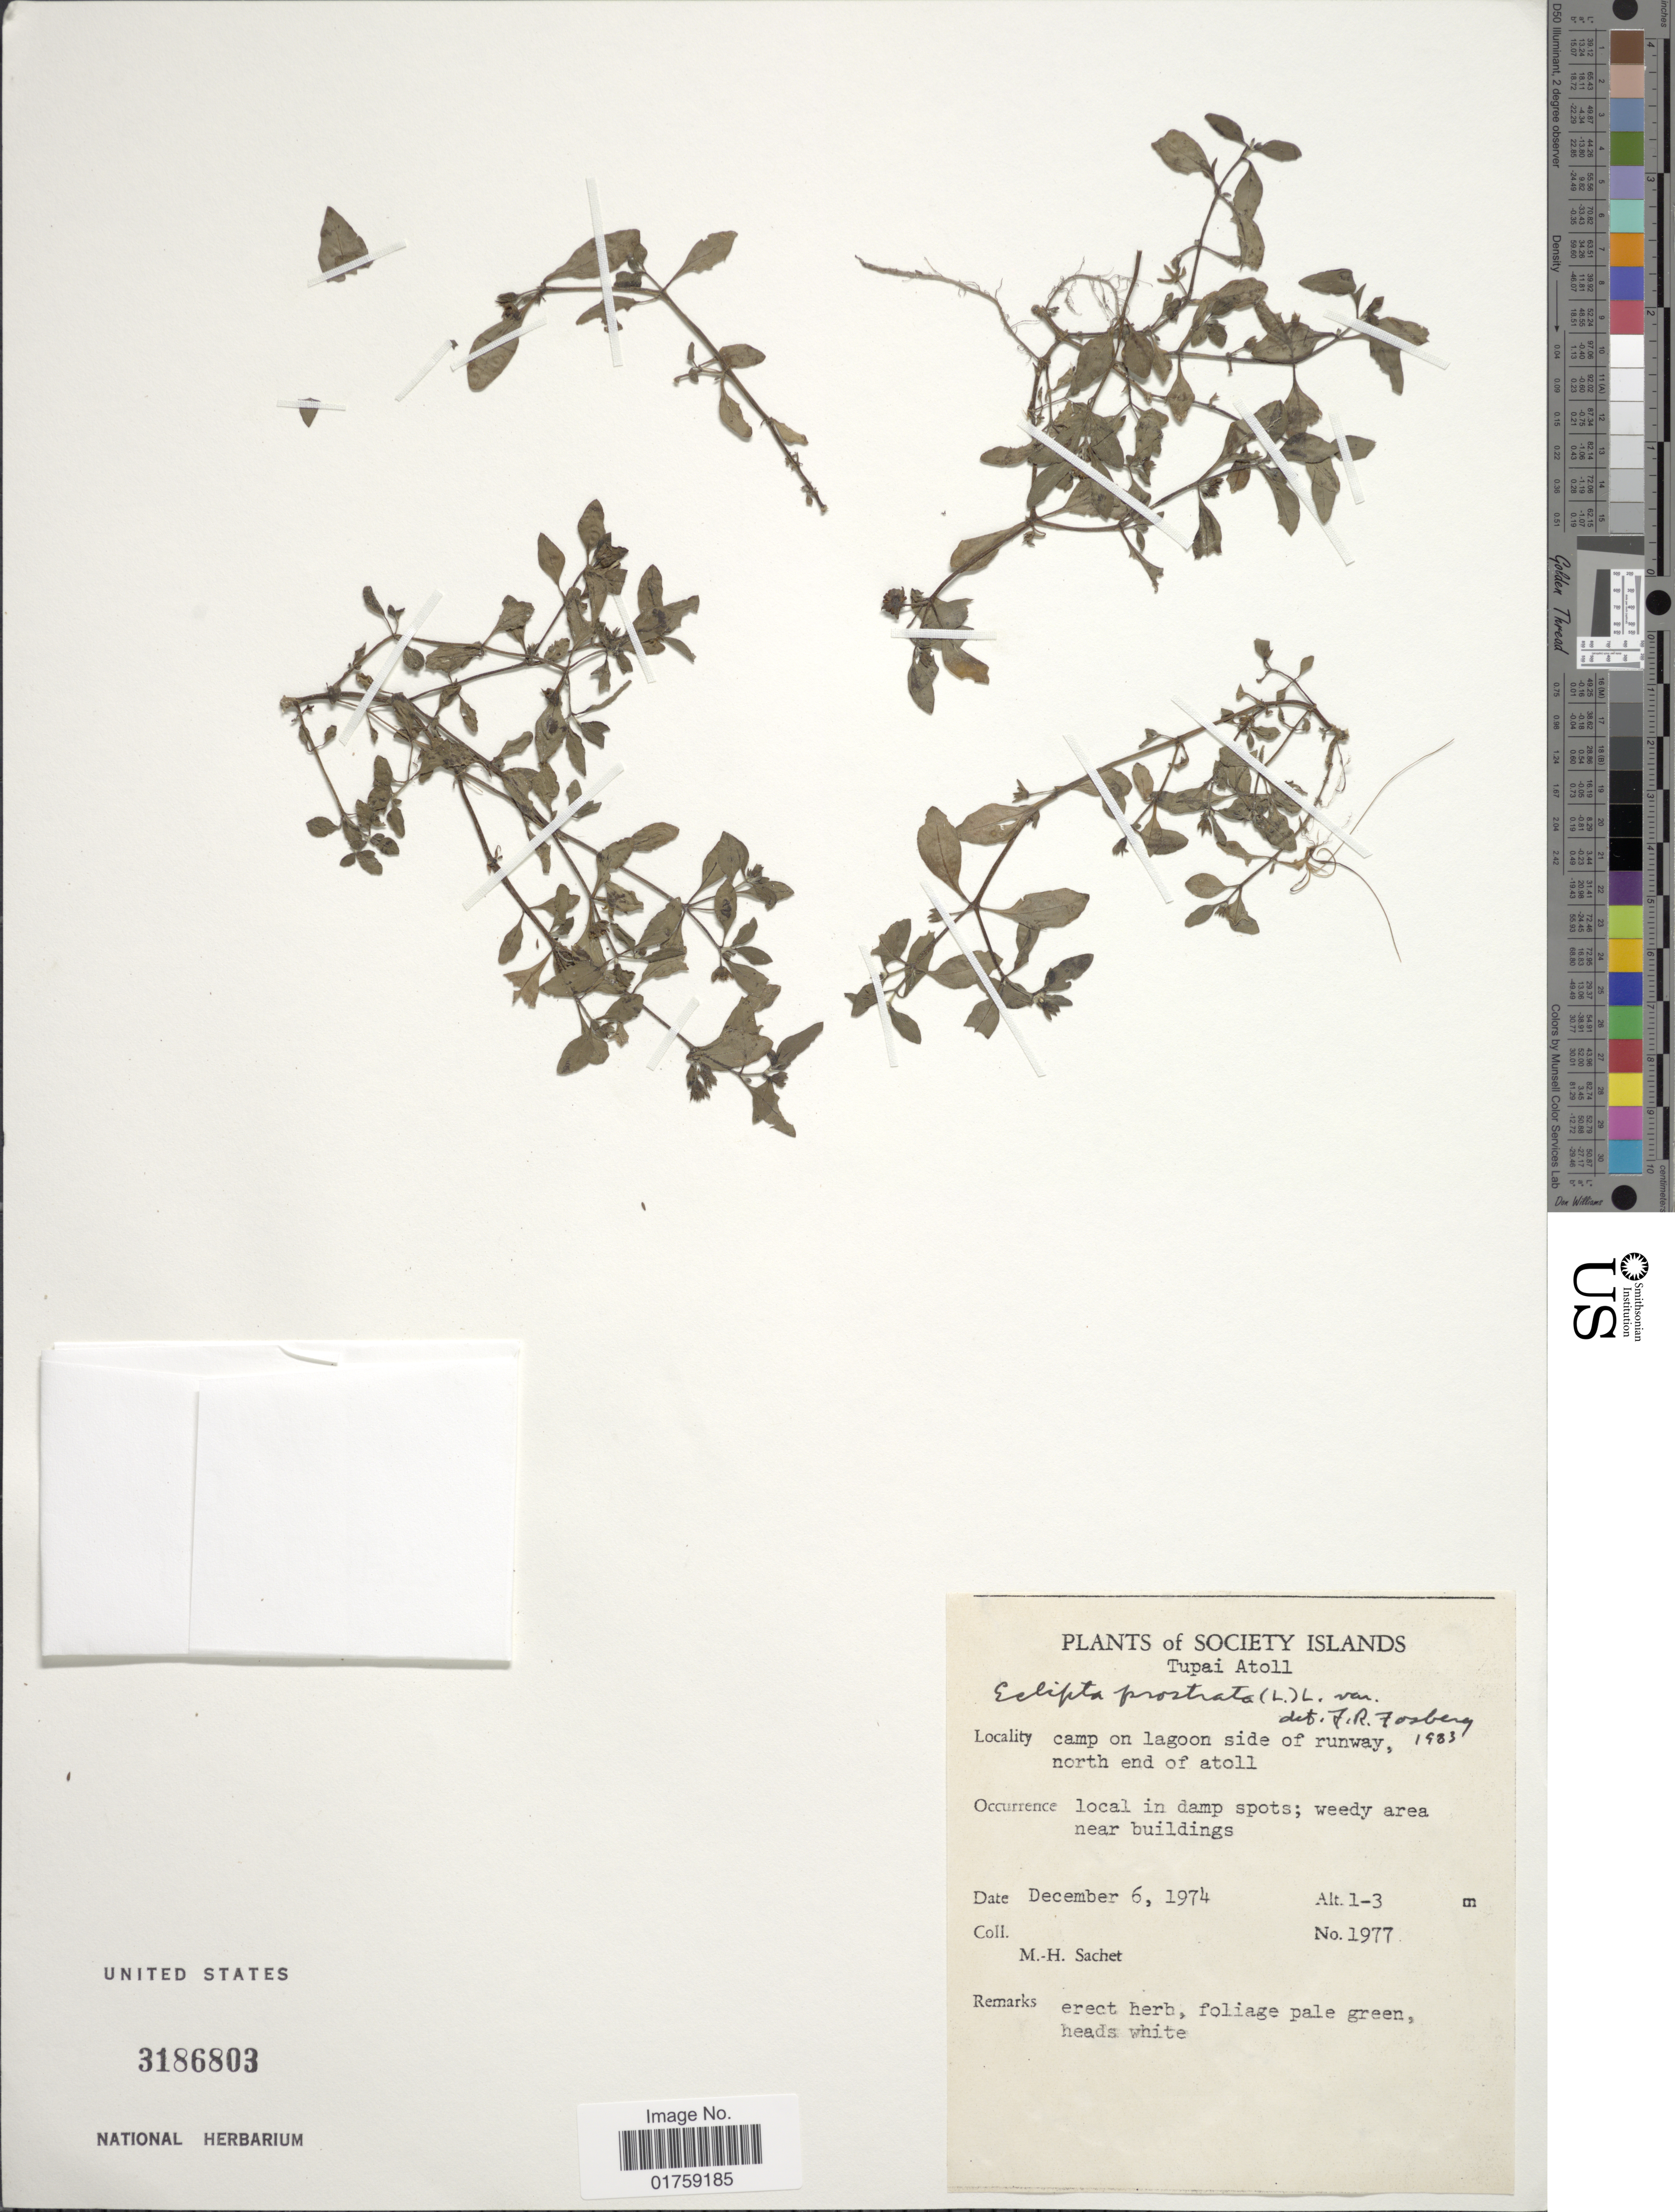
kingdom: Plantae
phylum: Tracheophyta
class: Magnoliopsida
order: Asterales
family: Asteraceae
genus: Eclipta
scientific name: Eclipta prostrata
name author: (L.) L.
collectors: M.-H. Sachet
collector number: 1977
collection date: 1974-12-06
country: French Polynesia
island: Tupai Atoll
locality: Society Islands. Tupai Atoll. camp on lagoon side of runway, north end of atoll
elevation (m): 1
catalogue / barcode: US 3186803